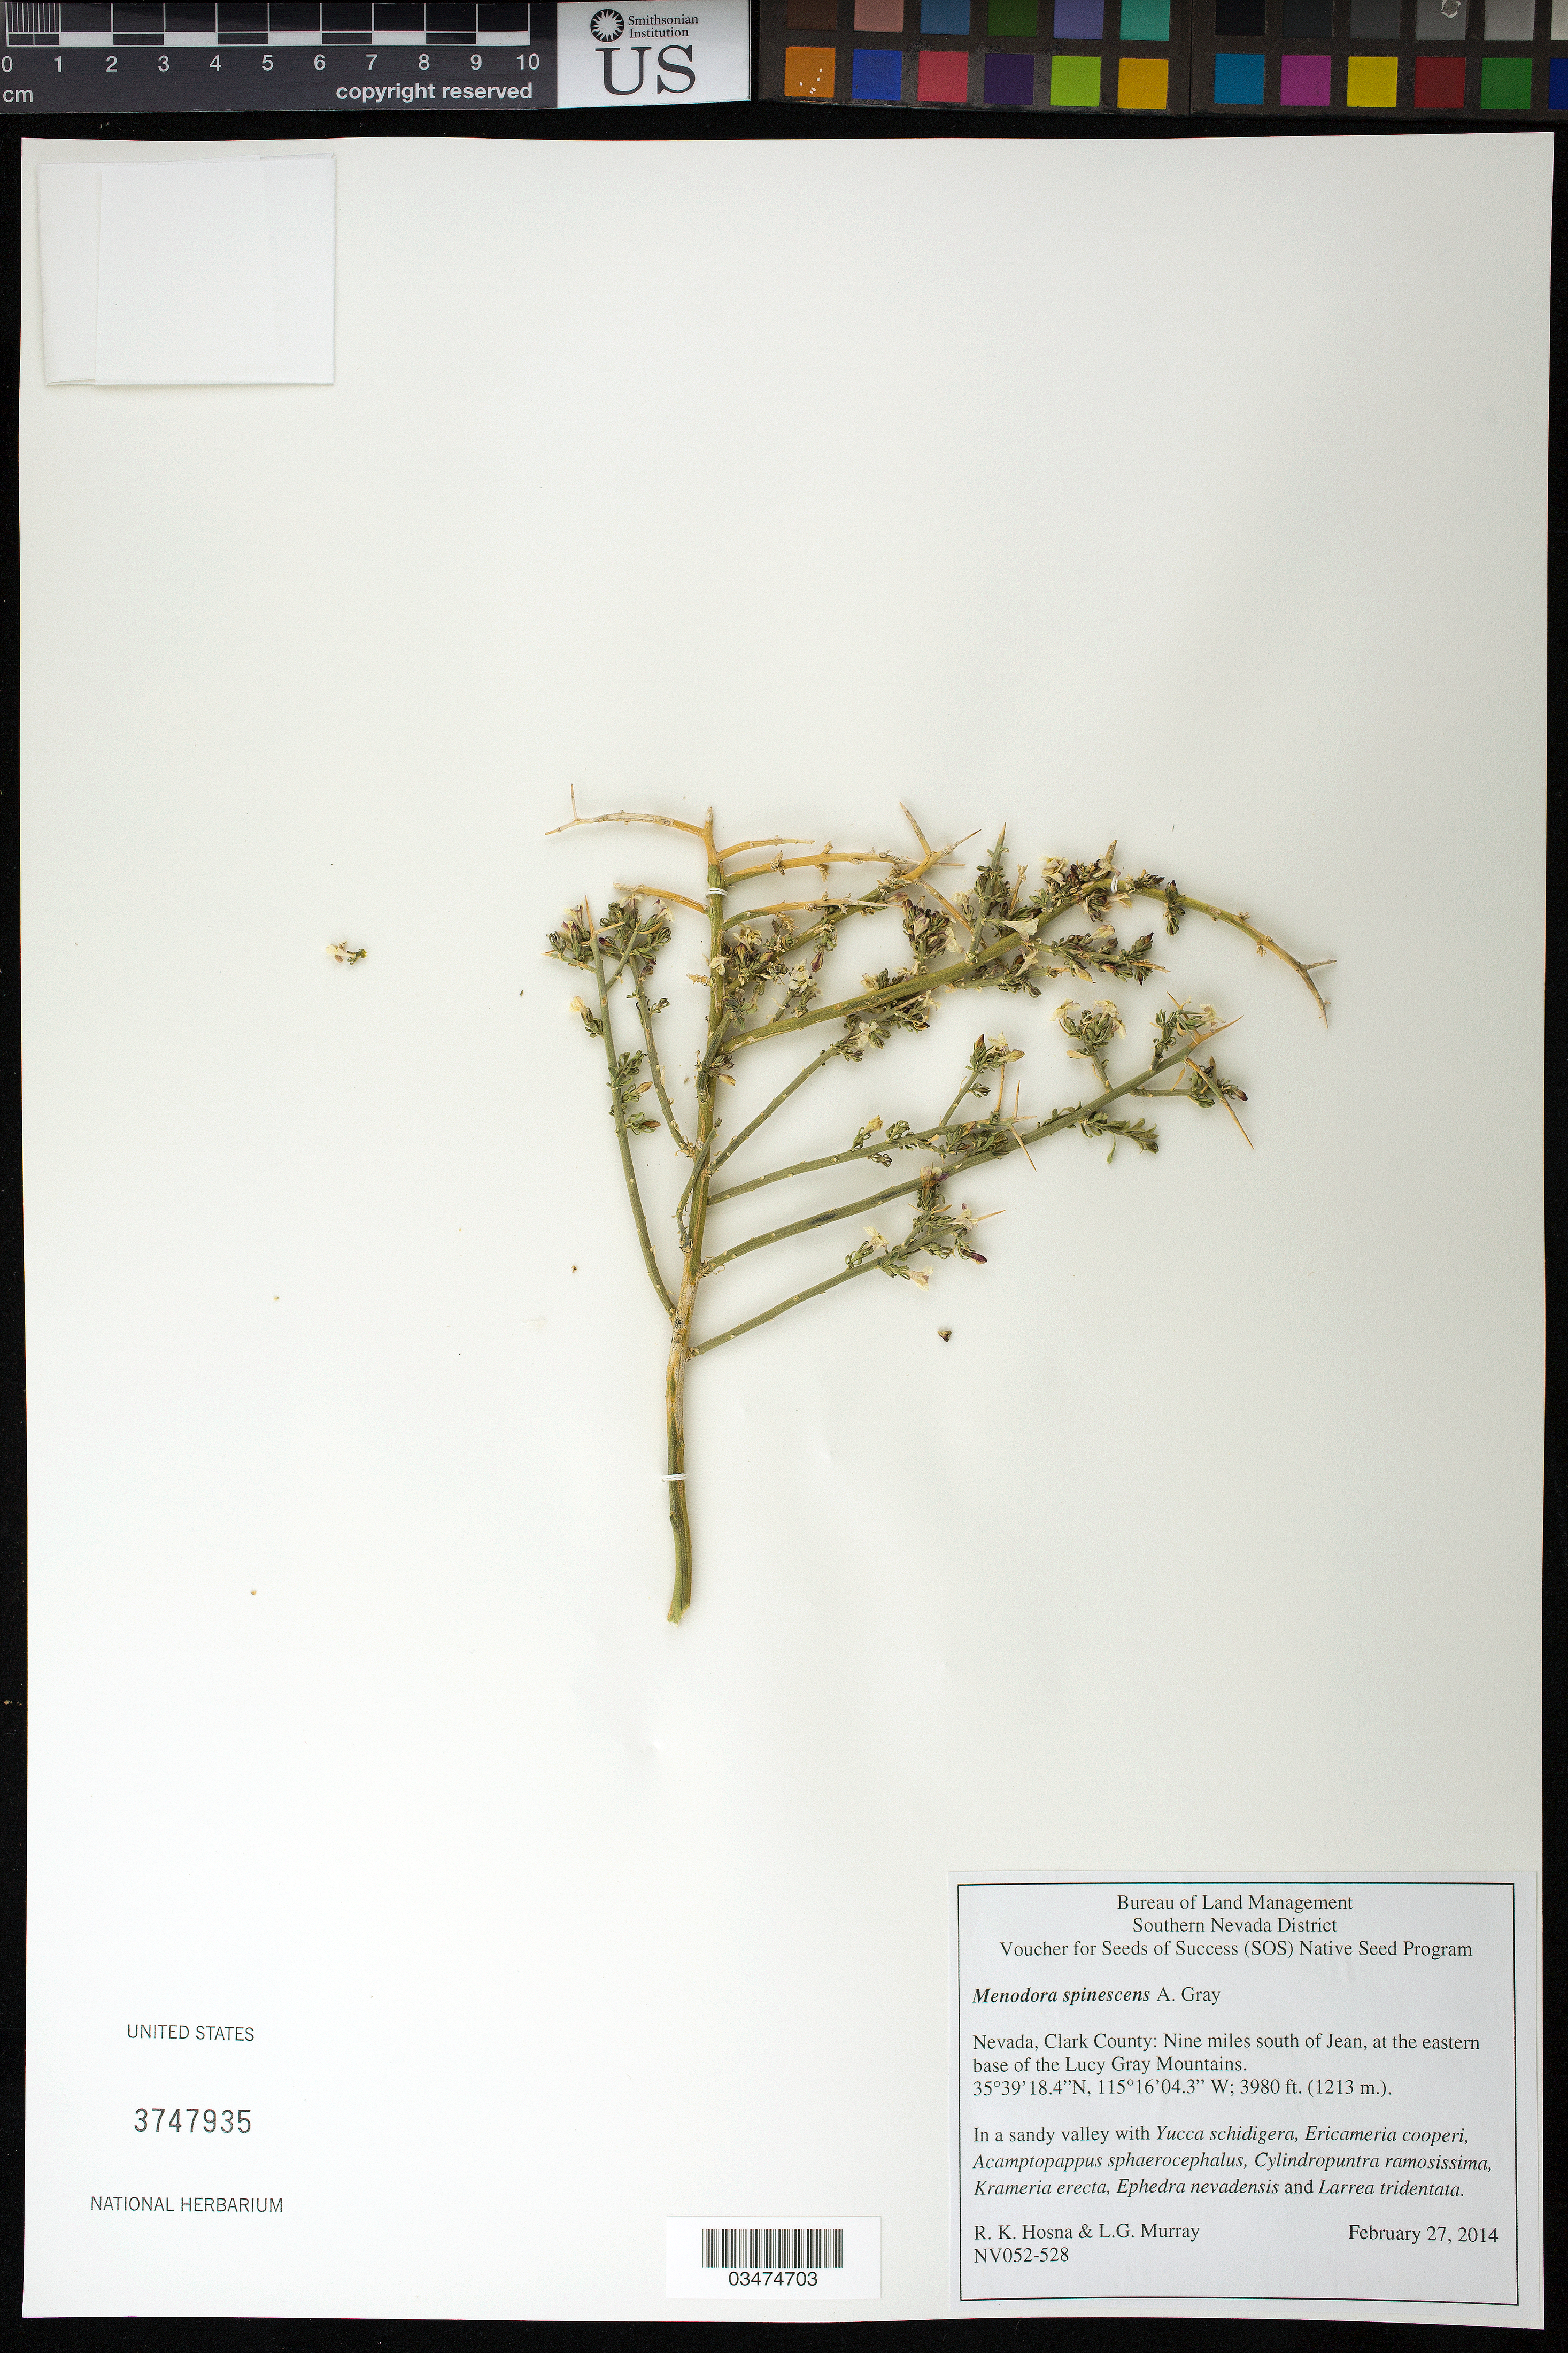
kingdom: Plantae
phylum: Tracheophyta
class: Magnoliopsida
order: Lamiales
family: Oleaceae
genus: Menodora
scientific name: Menodora spinescens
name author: A. Gray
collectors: R. Hosna et al.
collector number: NV052-528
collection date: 2014-02-27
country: United States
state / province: Nevada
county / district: Clark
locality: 9 mi. S of Jean, at the eastern base of the Lucy Gray Mts.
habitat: I sandy valley.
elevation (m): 1213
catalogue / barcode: US 3747935